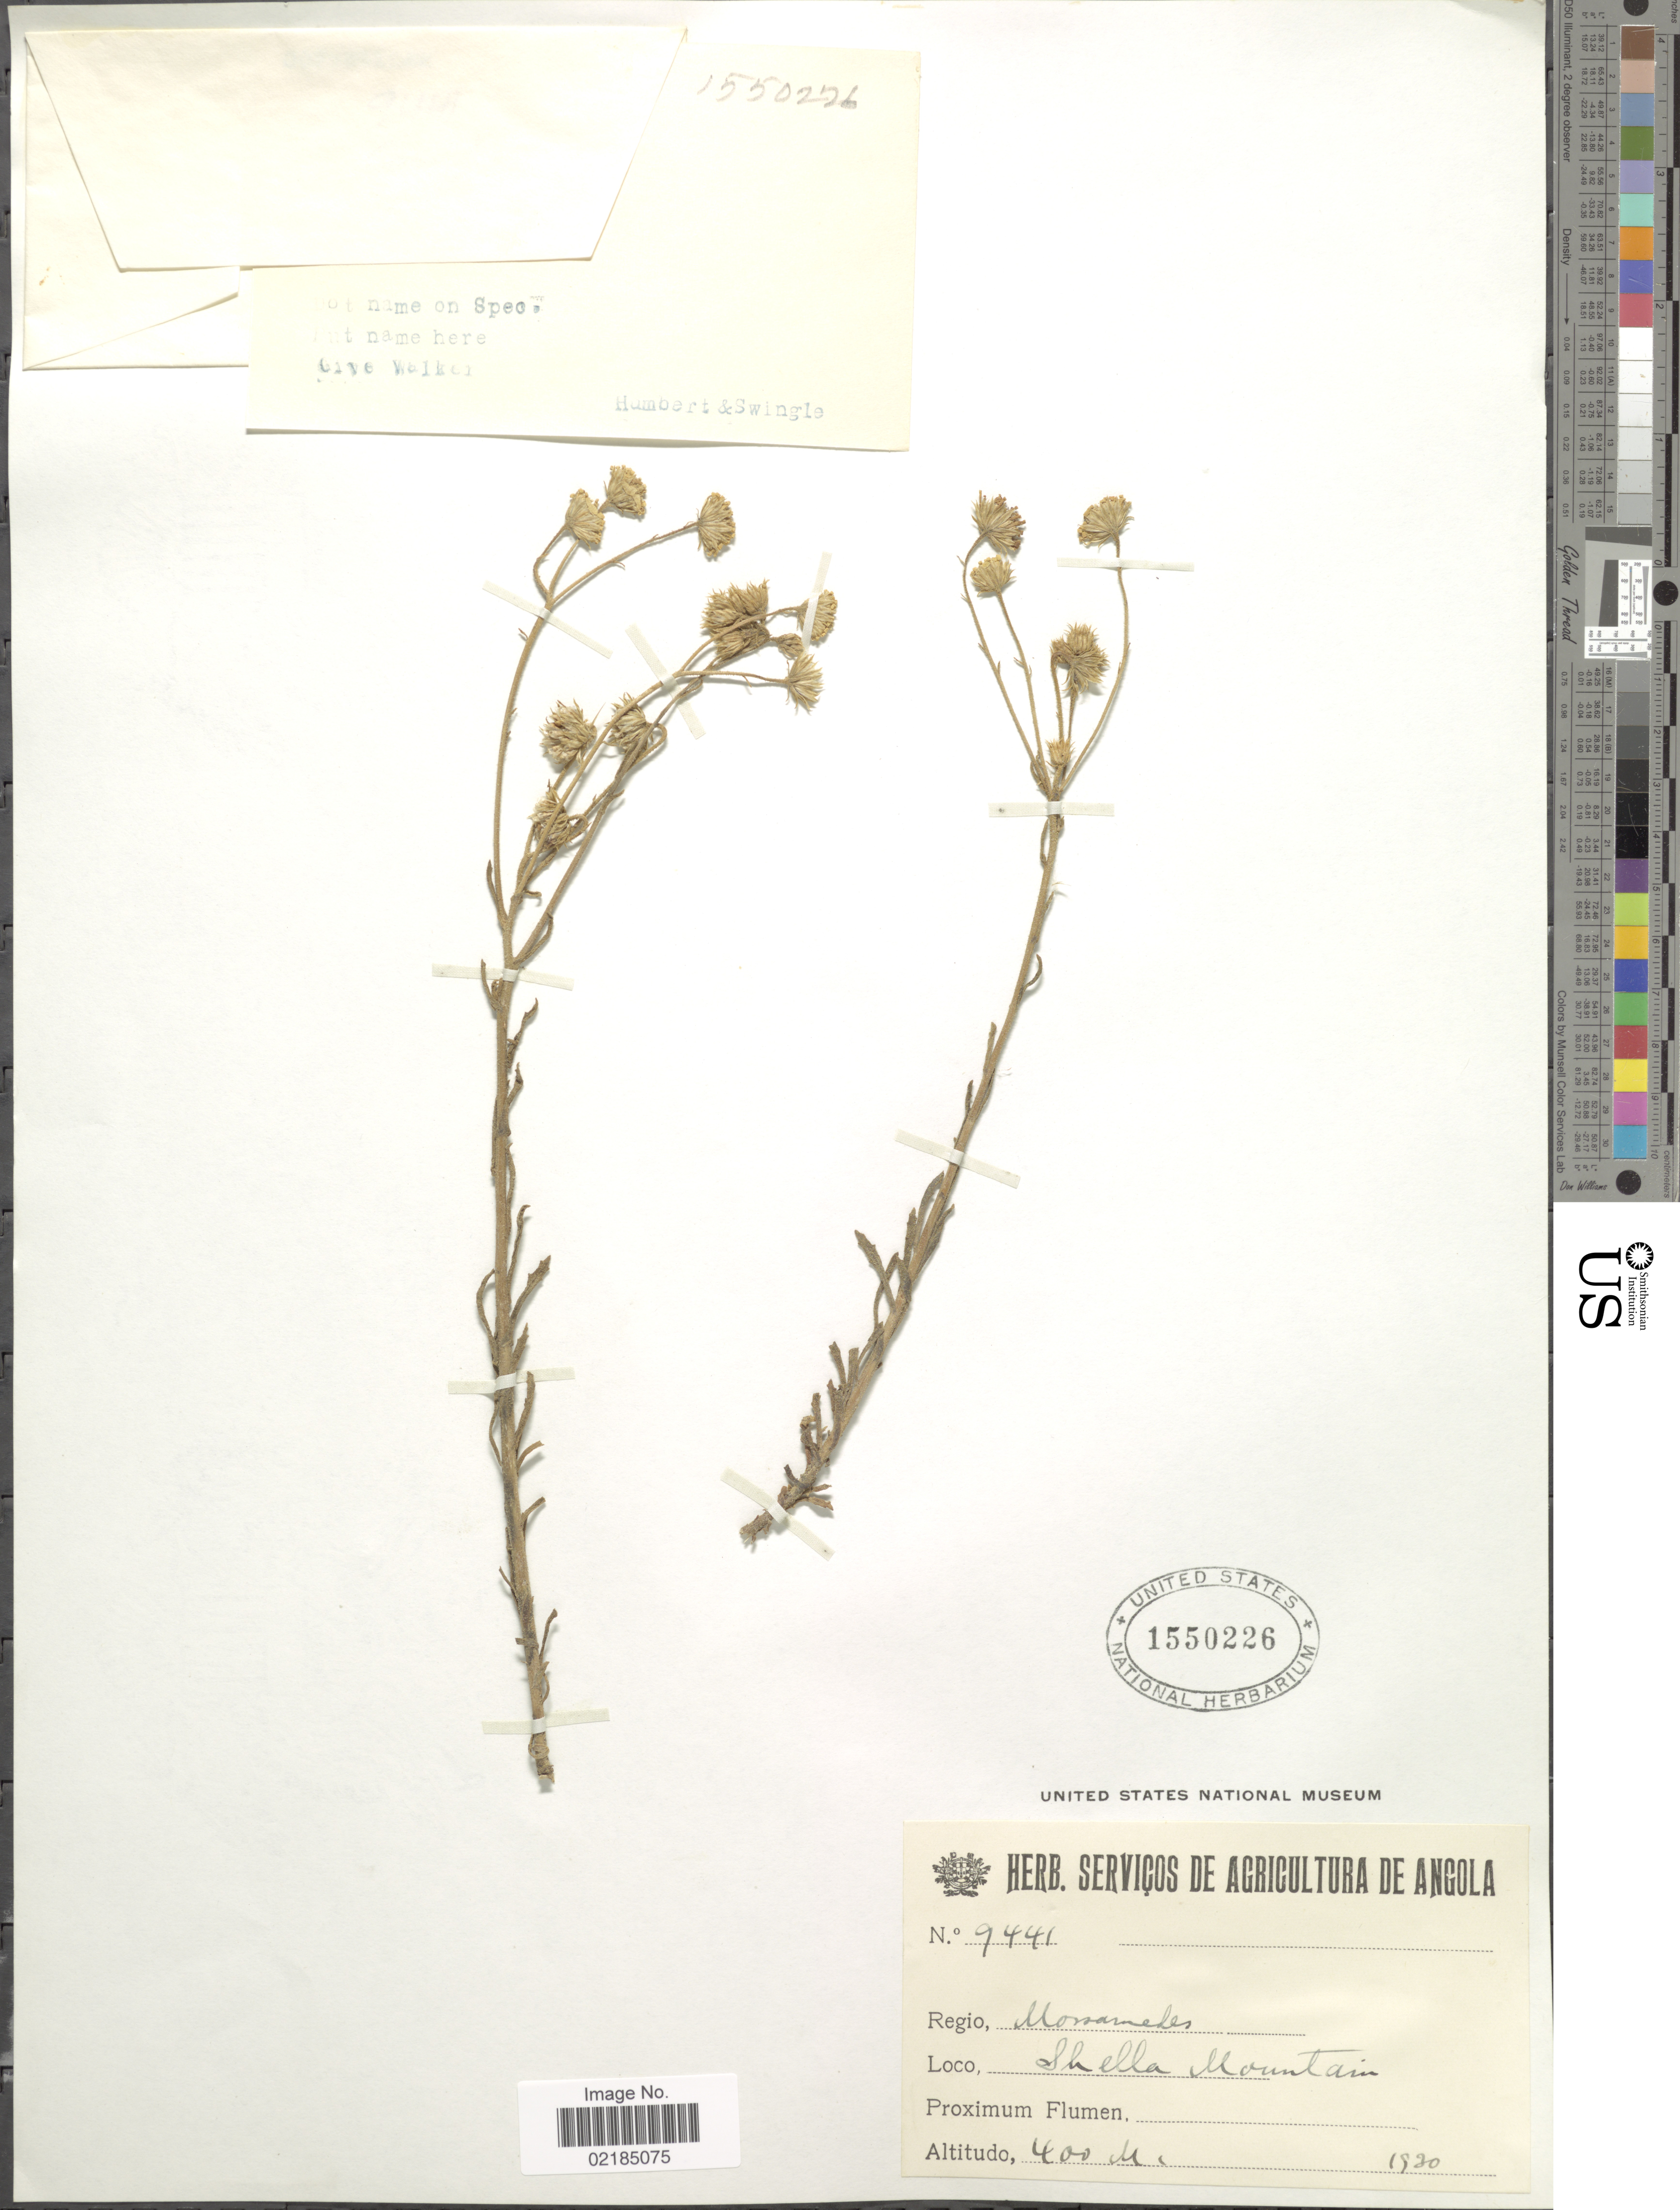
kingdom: Plantae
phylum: Tracheophyta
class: Magnoliopsida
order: Asterales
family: Asteraceae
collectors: ex herb. Servicos de Agricultura de Angola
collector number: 9441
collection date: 1930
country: Angola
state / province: Namibe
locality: Mossamedes, Shella Mountain.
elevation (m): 400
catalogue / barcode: US 1550226